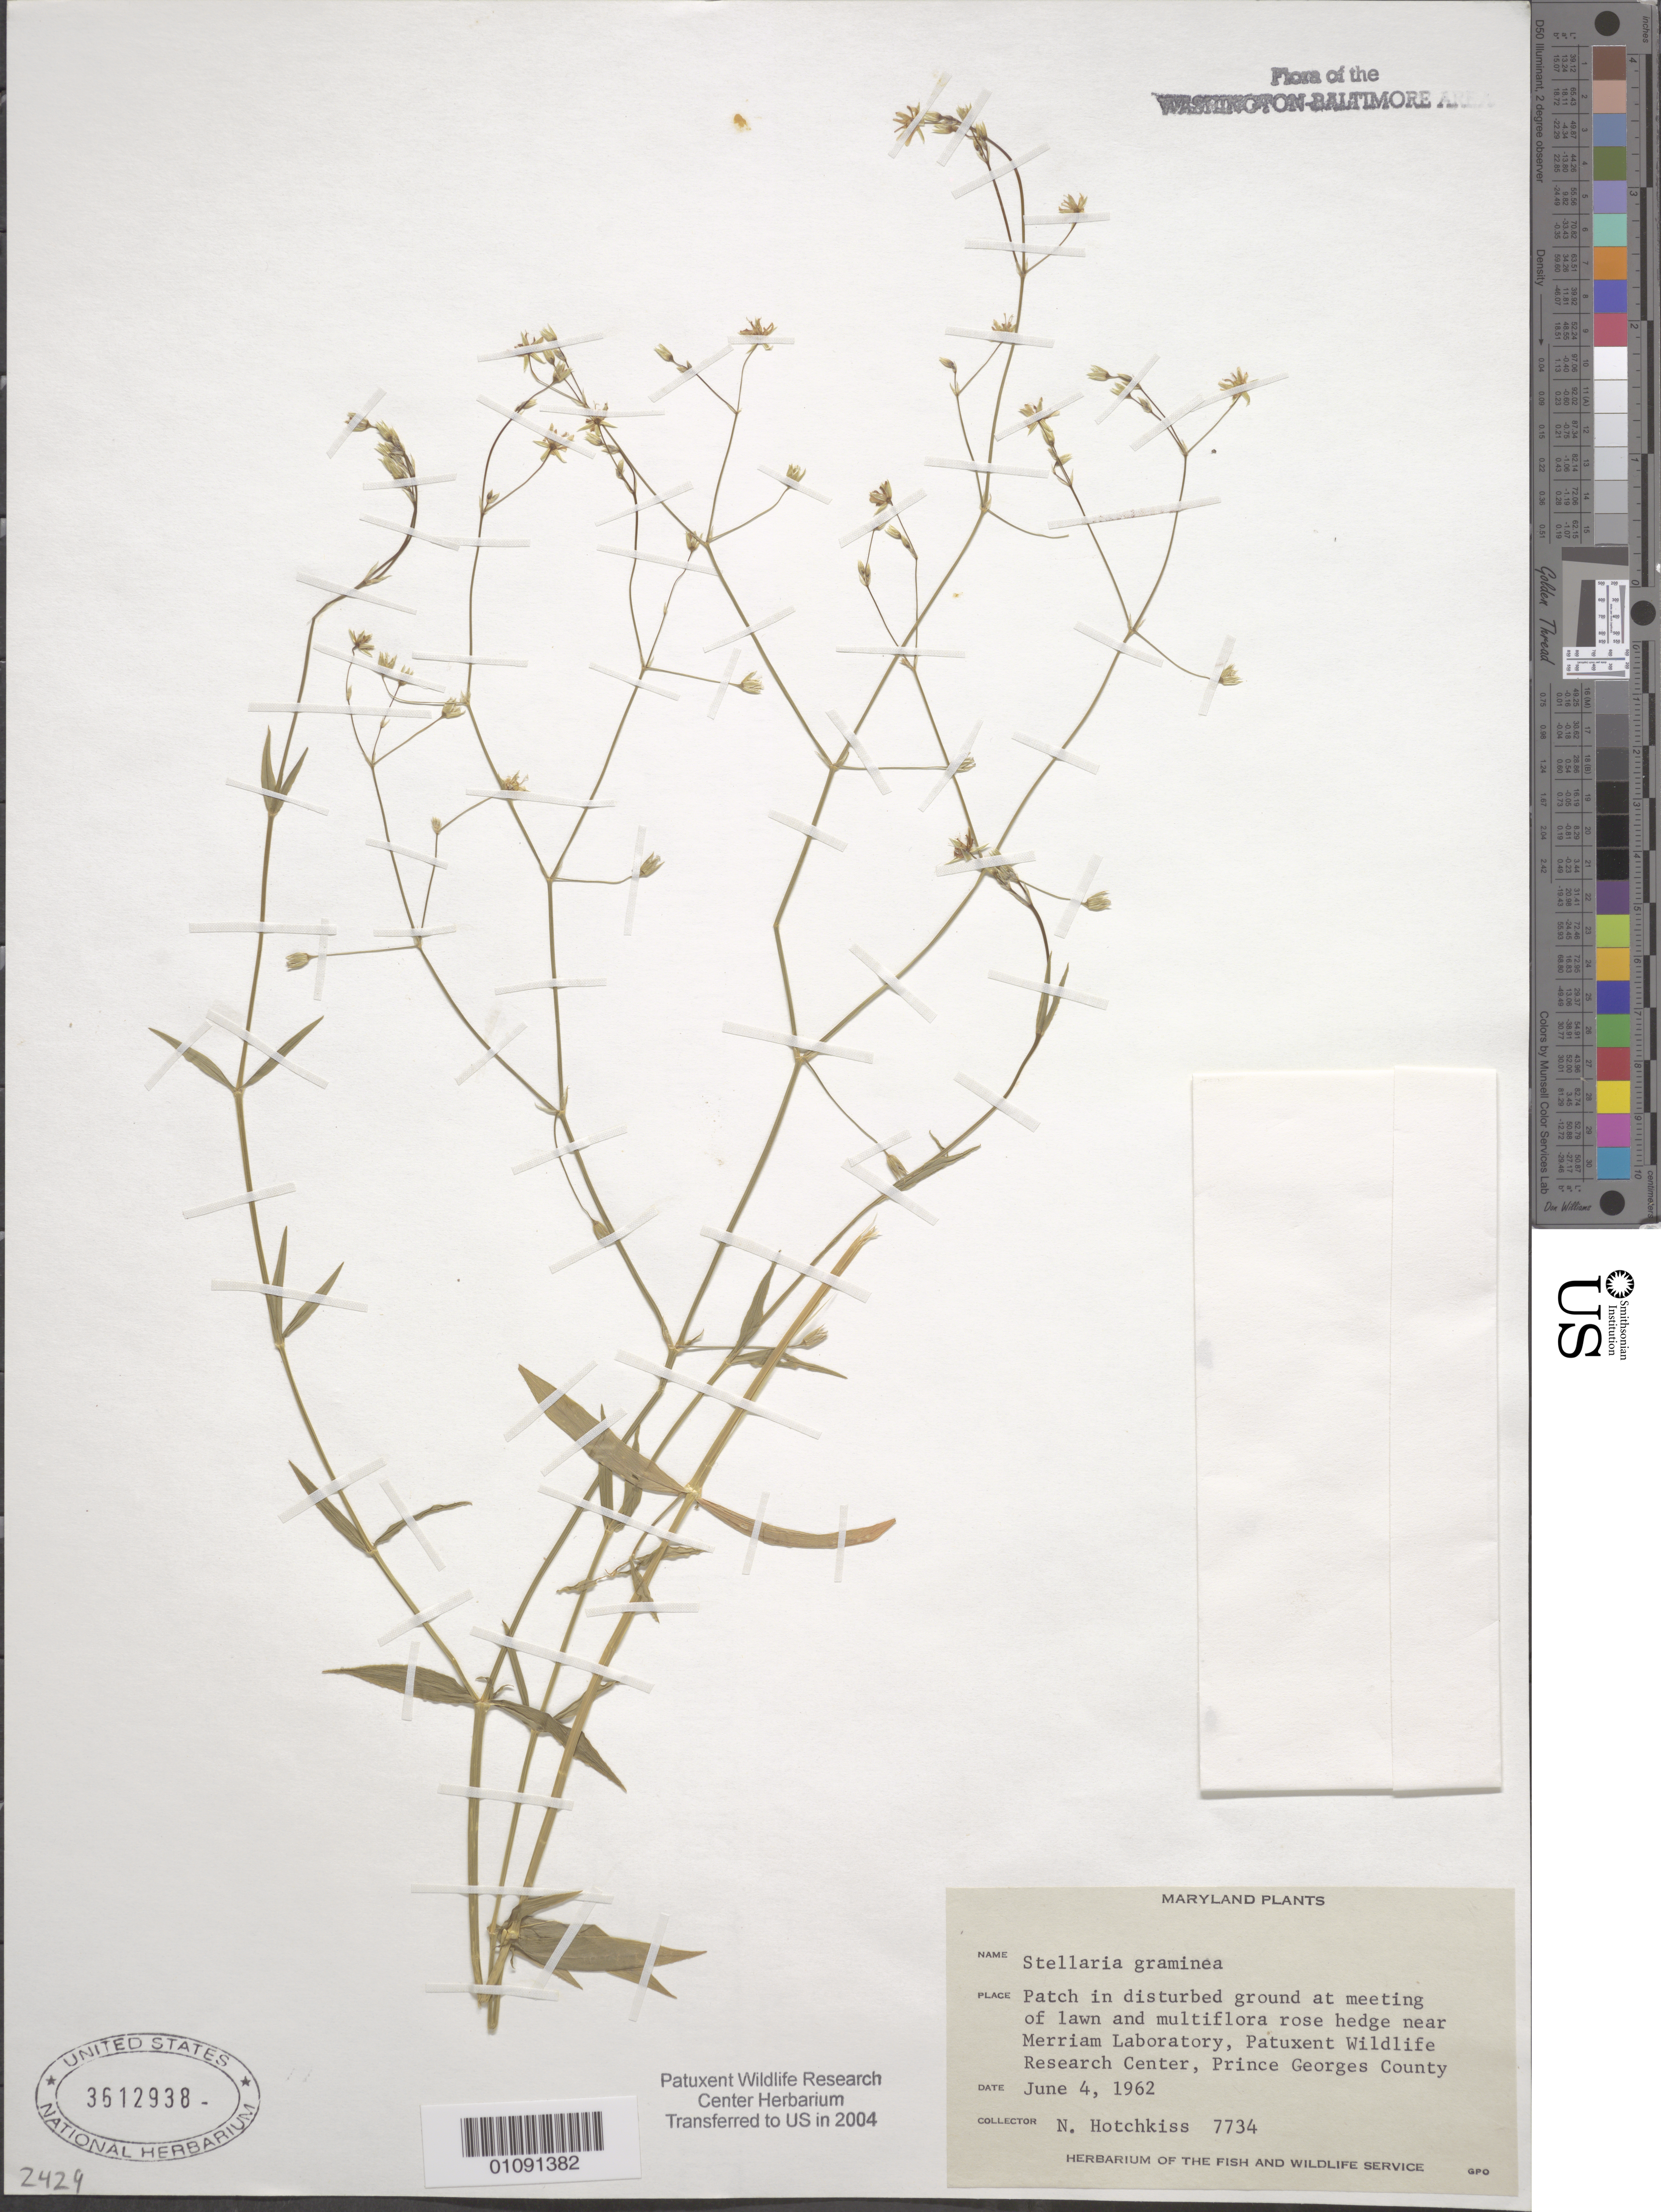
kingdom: Plantae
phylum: Tracheophyta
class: Magnoliopsida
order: Caryophyllales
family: Caryophyllaceae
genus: Stellaria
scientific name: Stellaria graminea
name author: L.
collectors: N. Hotchkiss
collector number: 7734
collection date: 1962-06-04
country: United States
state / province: Maryland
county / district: Prince George's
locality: Patuxent Wildlife Refuge. Near Merriam Laboratory.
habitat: Patch in disturbed ground at meeting of lawn and multiflora rosa hedge.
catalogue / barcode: US 3612938